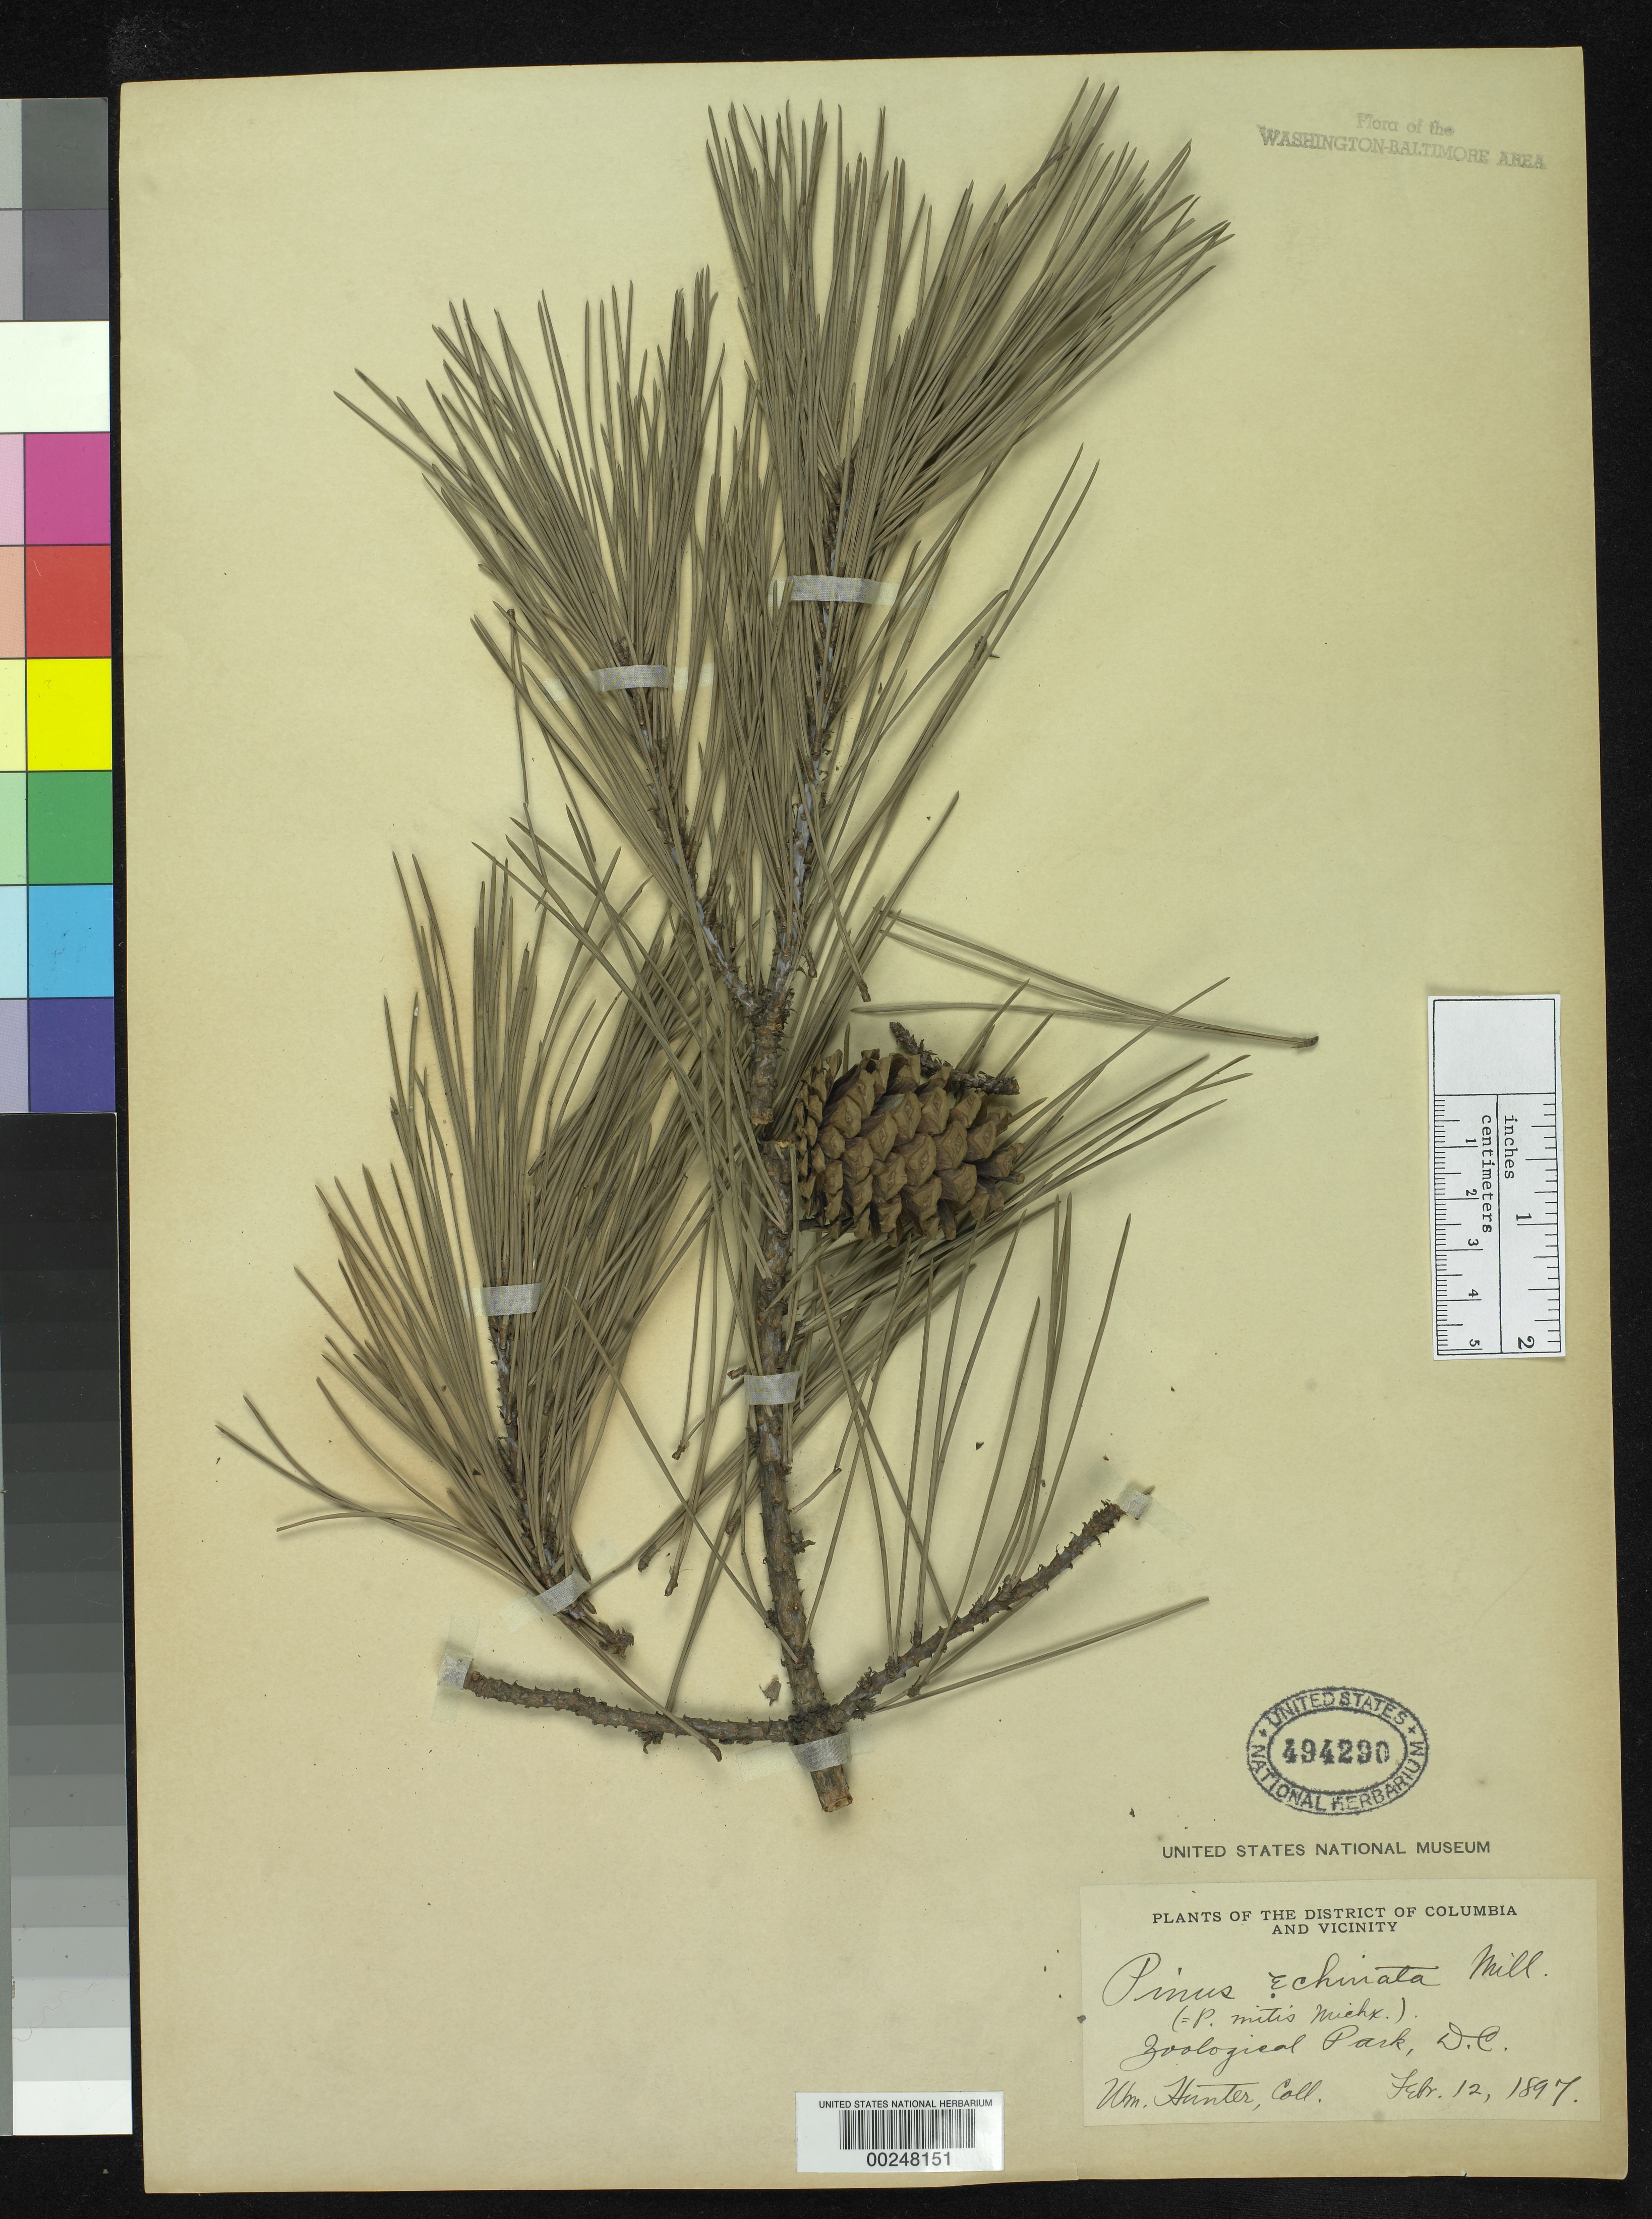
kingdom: Plantae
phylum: Tracheophyta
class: Pinopsida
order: Pinales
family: Pinaceae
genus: Pinus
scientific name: Pinus echinata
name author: Mill.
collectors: W. Hunter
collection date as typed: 12 Feb 1897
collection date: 1897-02-12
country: United States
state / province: District of Columbia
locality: Zoological Park Rock Creek Park and Vicinity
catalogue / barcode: US 494290